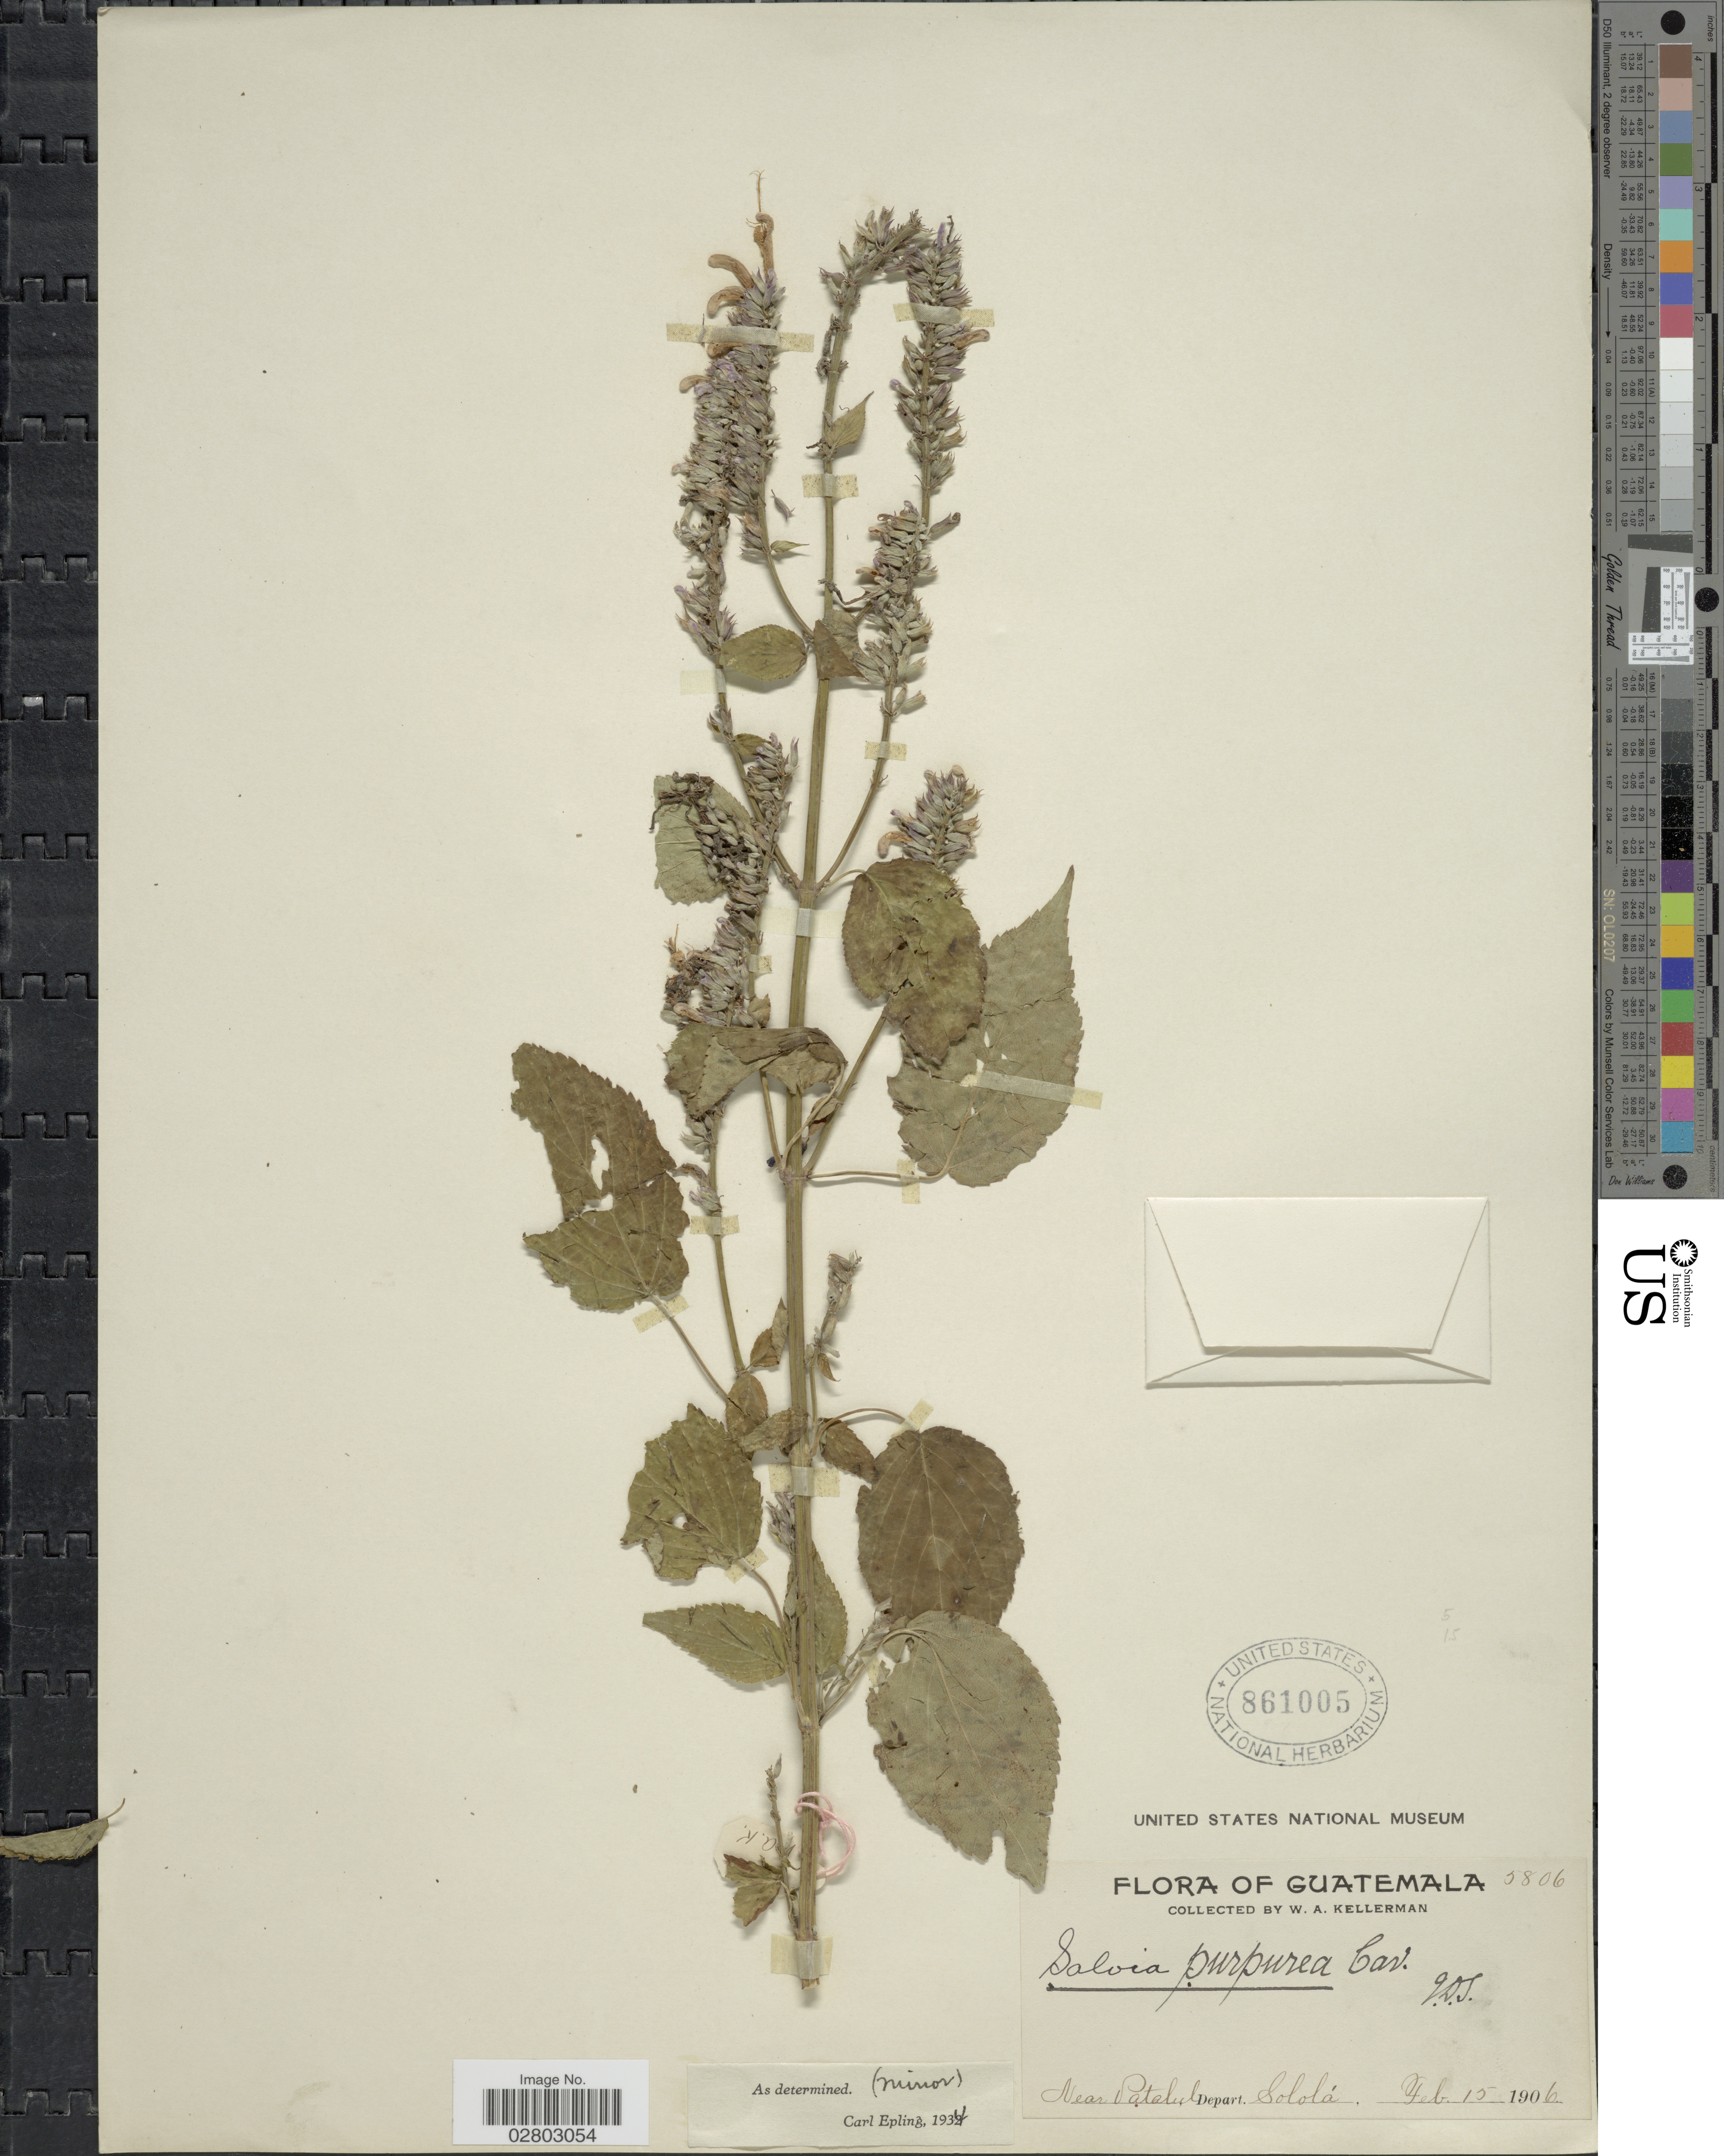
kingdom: Plantae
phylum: Tracheophyta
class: Magnoliopsida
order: Lamiales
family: Lamiaceae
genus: Salvia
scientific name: Salvia purpurea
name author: Cav.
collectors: W. Kellerman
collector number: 5806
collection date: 1906-02-15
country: Guatemala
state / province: Sololá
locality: Near Patalul, Depart. Sololá.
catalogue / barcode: US 861005